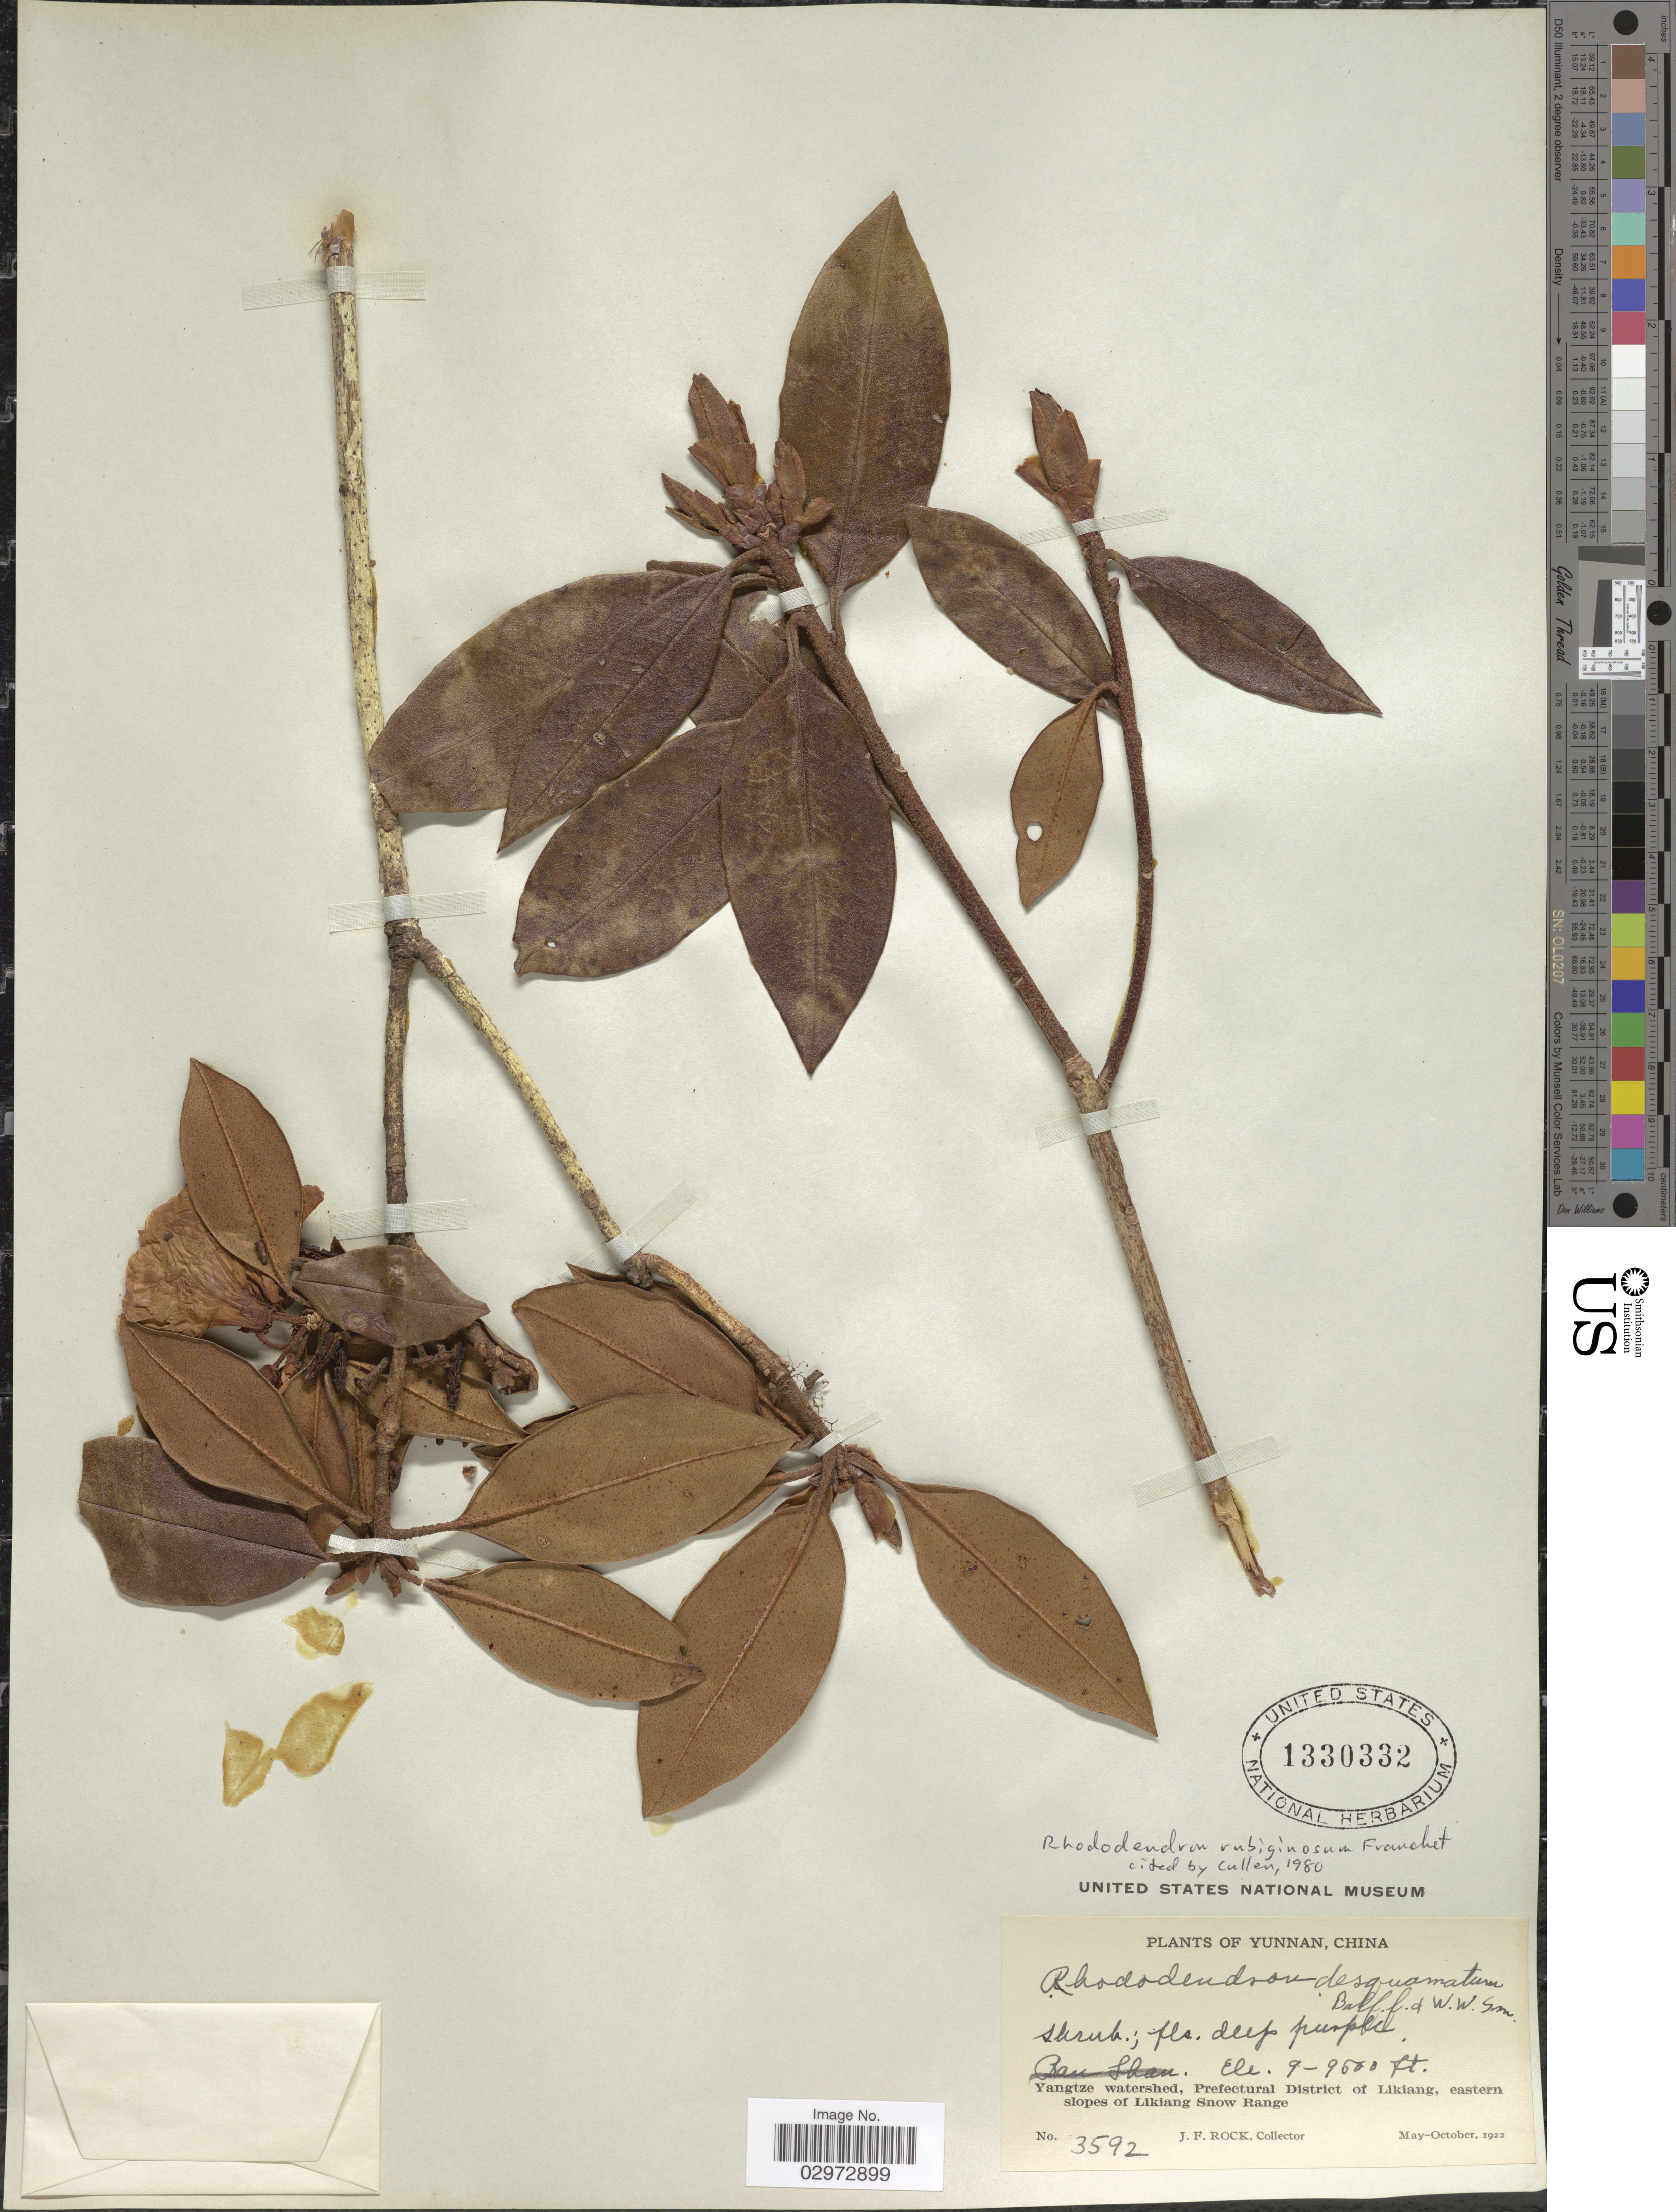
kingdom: Plantae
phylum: Tracheophyta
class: Magnoliopsida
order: Ericales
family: Ericaceae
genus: Rhododendron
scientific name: Rhododendron rubiginosum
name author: Franch.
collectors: J. Rock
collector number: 3592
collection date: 1922-05/1922-10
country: China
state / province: Yunnan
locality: Yangtze watershed, Prefectural District of Likiang, eastern slopes of Likiang Snow Range.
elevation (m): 2743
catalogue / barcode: US 1330332